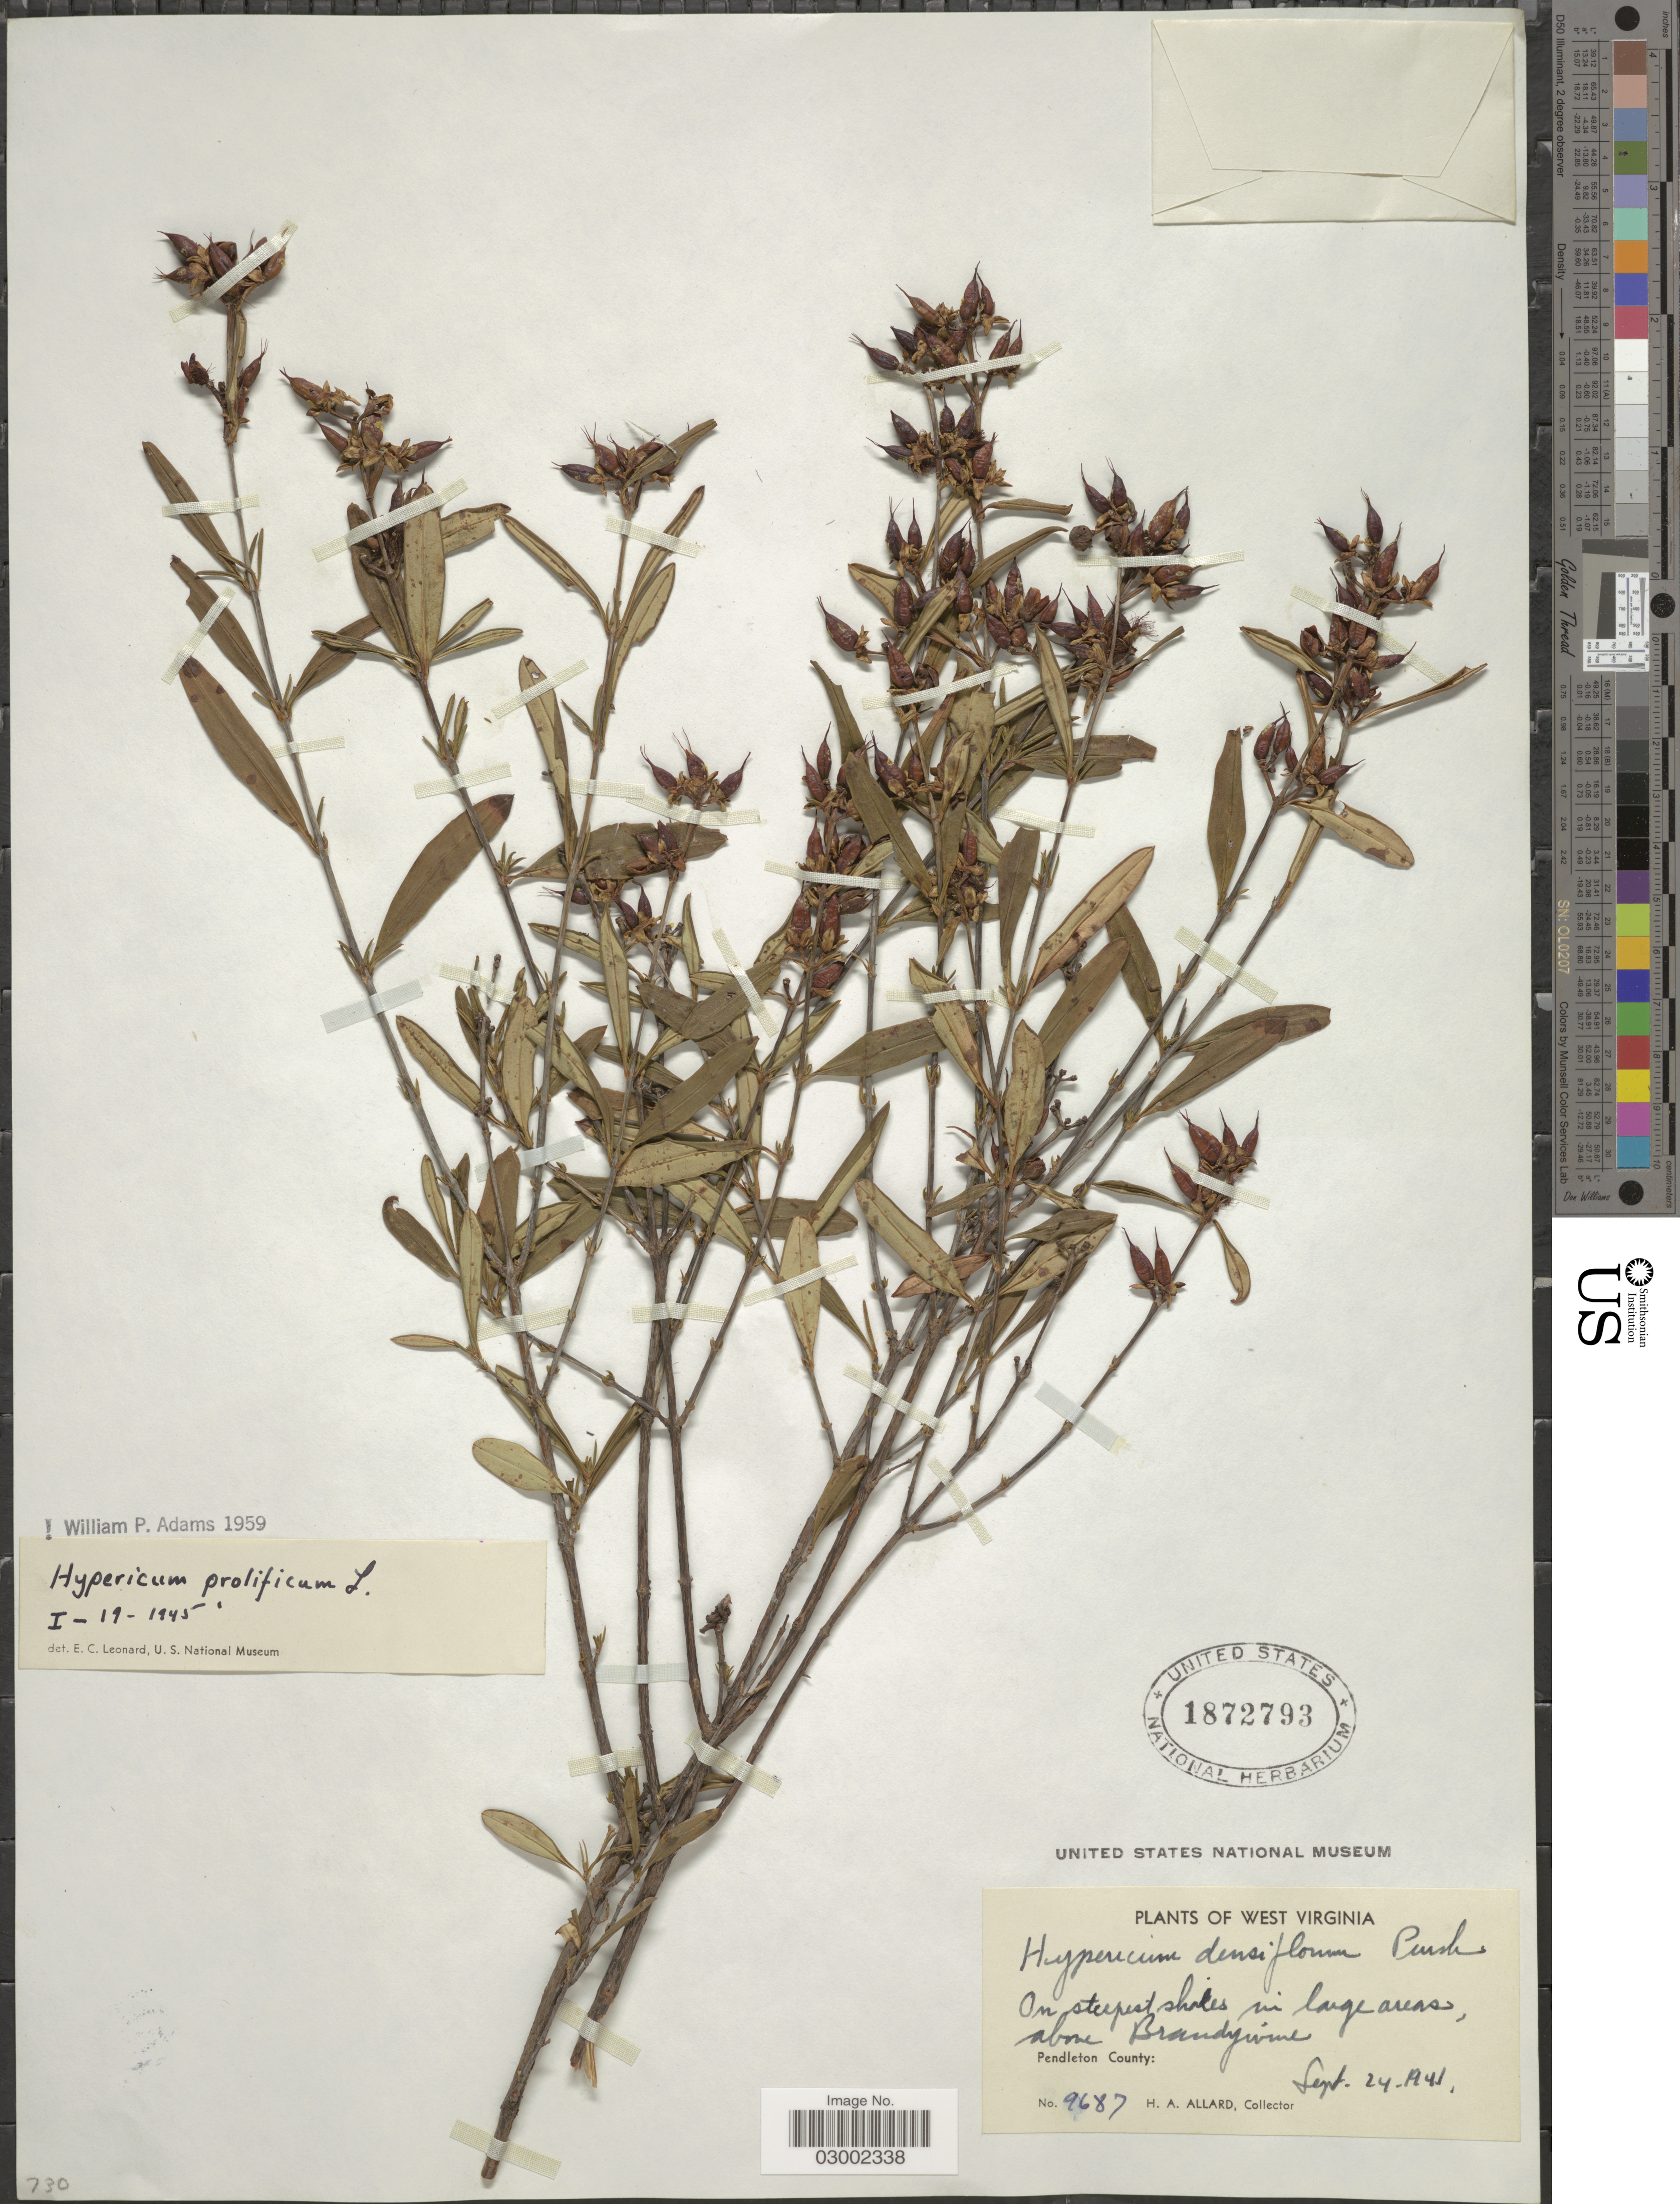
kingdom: Plantae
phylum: Tracheophyta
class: Magnoliopsida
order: Malpighiales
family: Hypericaceae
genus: Hypericum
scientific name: Hypericum prolificum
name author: L.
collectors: H. A. Allard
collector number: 9687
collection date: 1941-09-24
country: United States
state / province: West Virginia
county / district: Pendleton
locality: Above Brandywine. Pendleton County.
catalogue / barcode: US 1872793